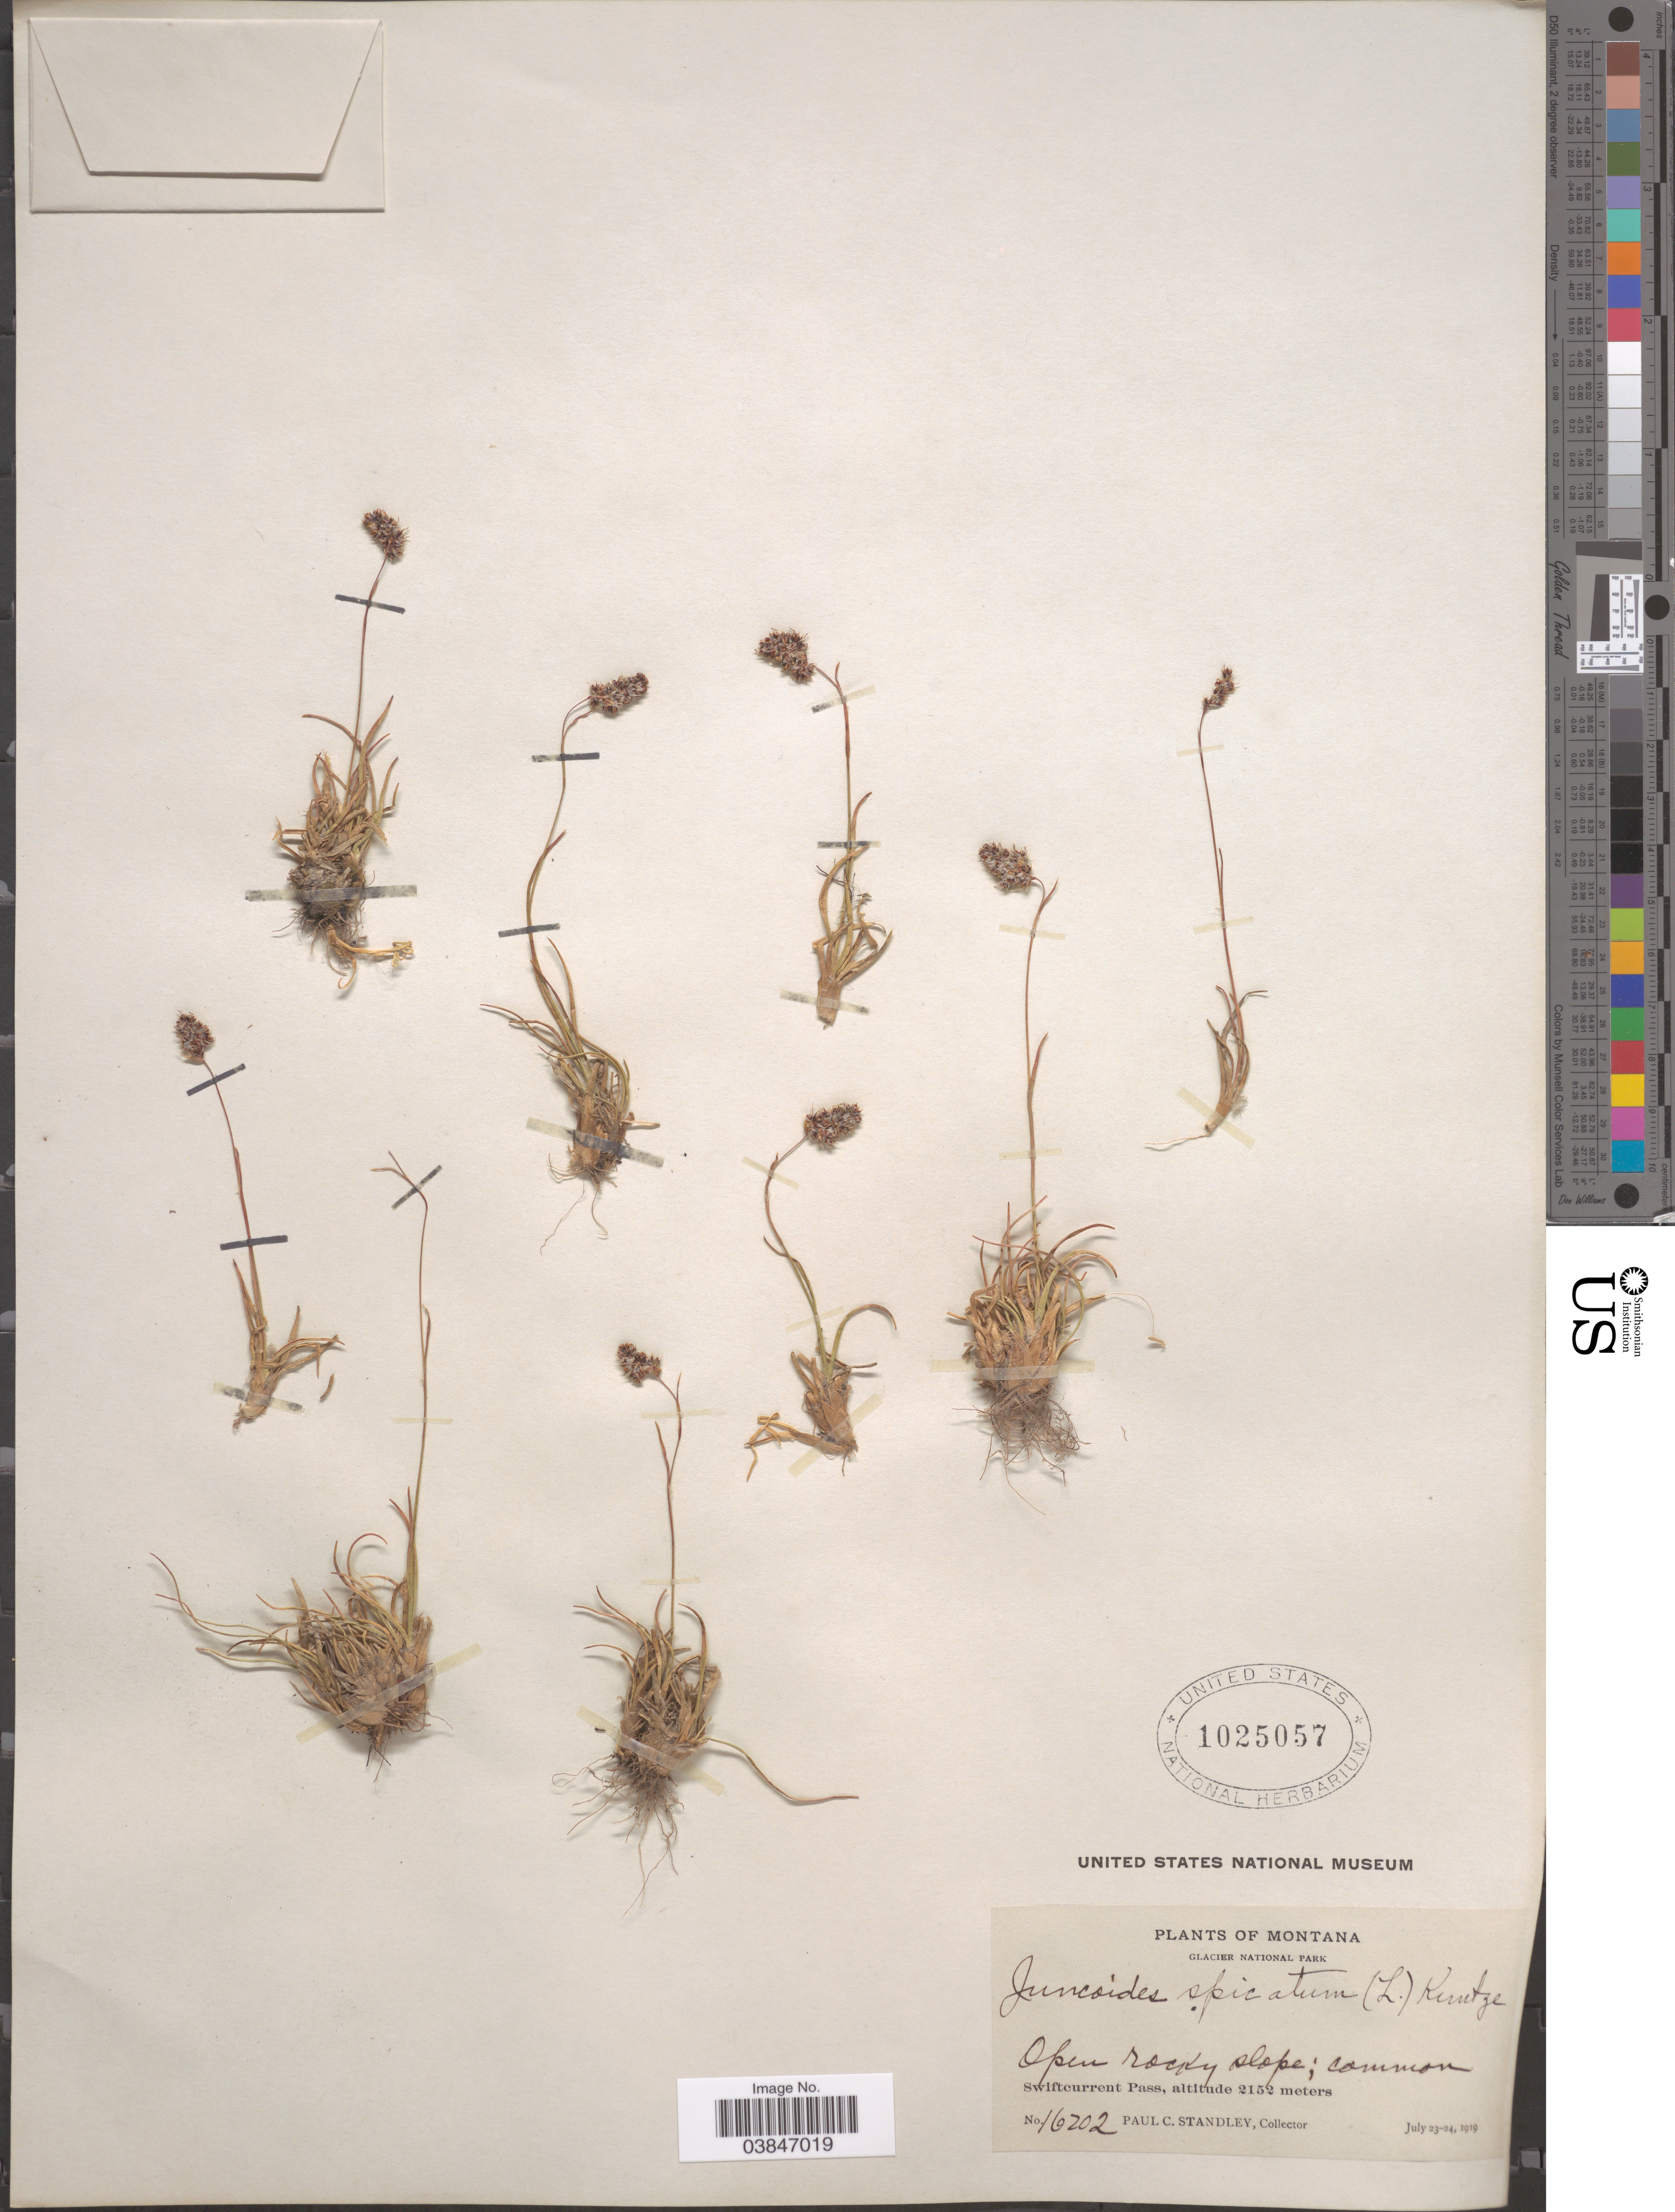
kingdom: Plantae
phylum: Tracheophyta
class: Liliopsida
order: Poales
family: Juncaceae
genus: Luzula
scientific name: Luzula spicata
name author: (L.) DC.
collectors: P. C. Standley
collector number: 16202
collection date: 1919-07-23/1919-07-24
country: United States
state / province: Montana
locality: Glacier National Park. Swiftcurrent Pass.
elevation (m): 2152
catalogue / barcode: US 1025057